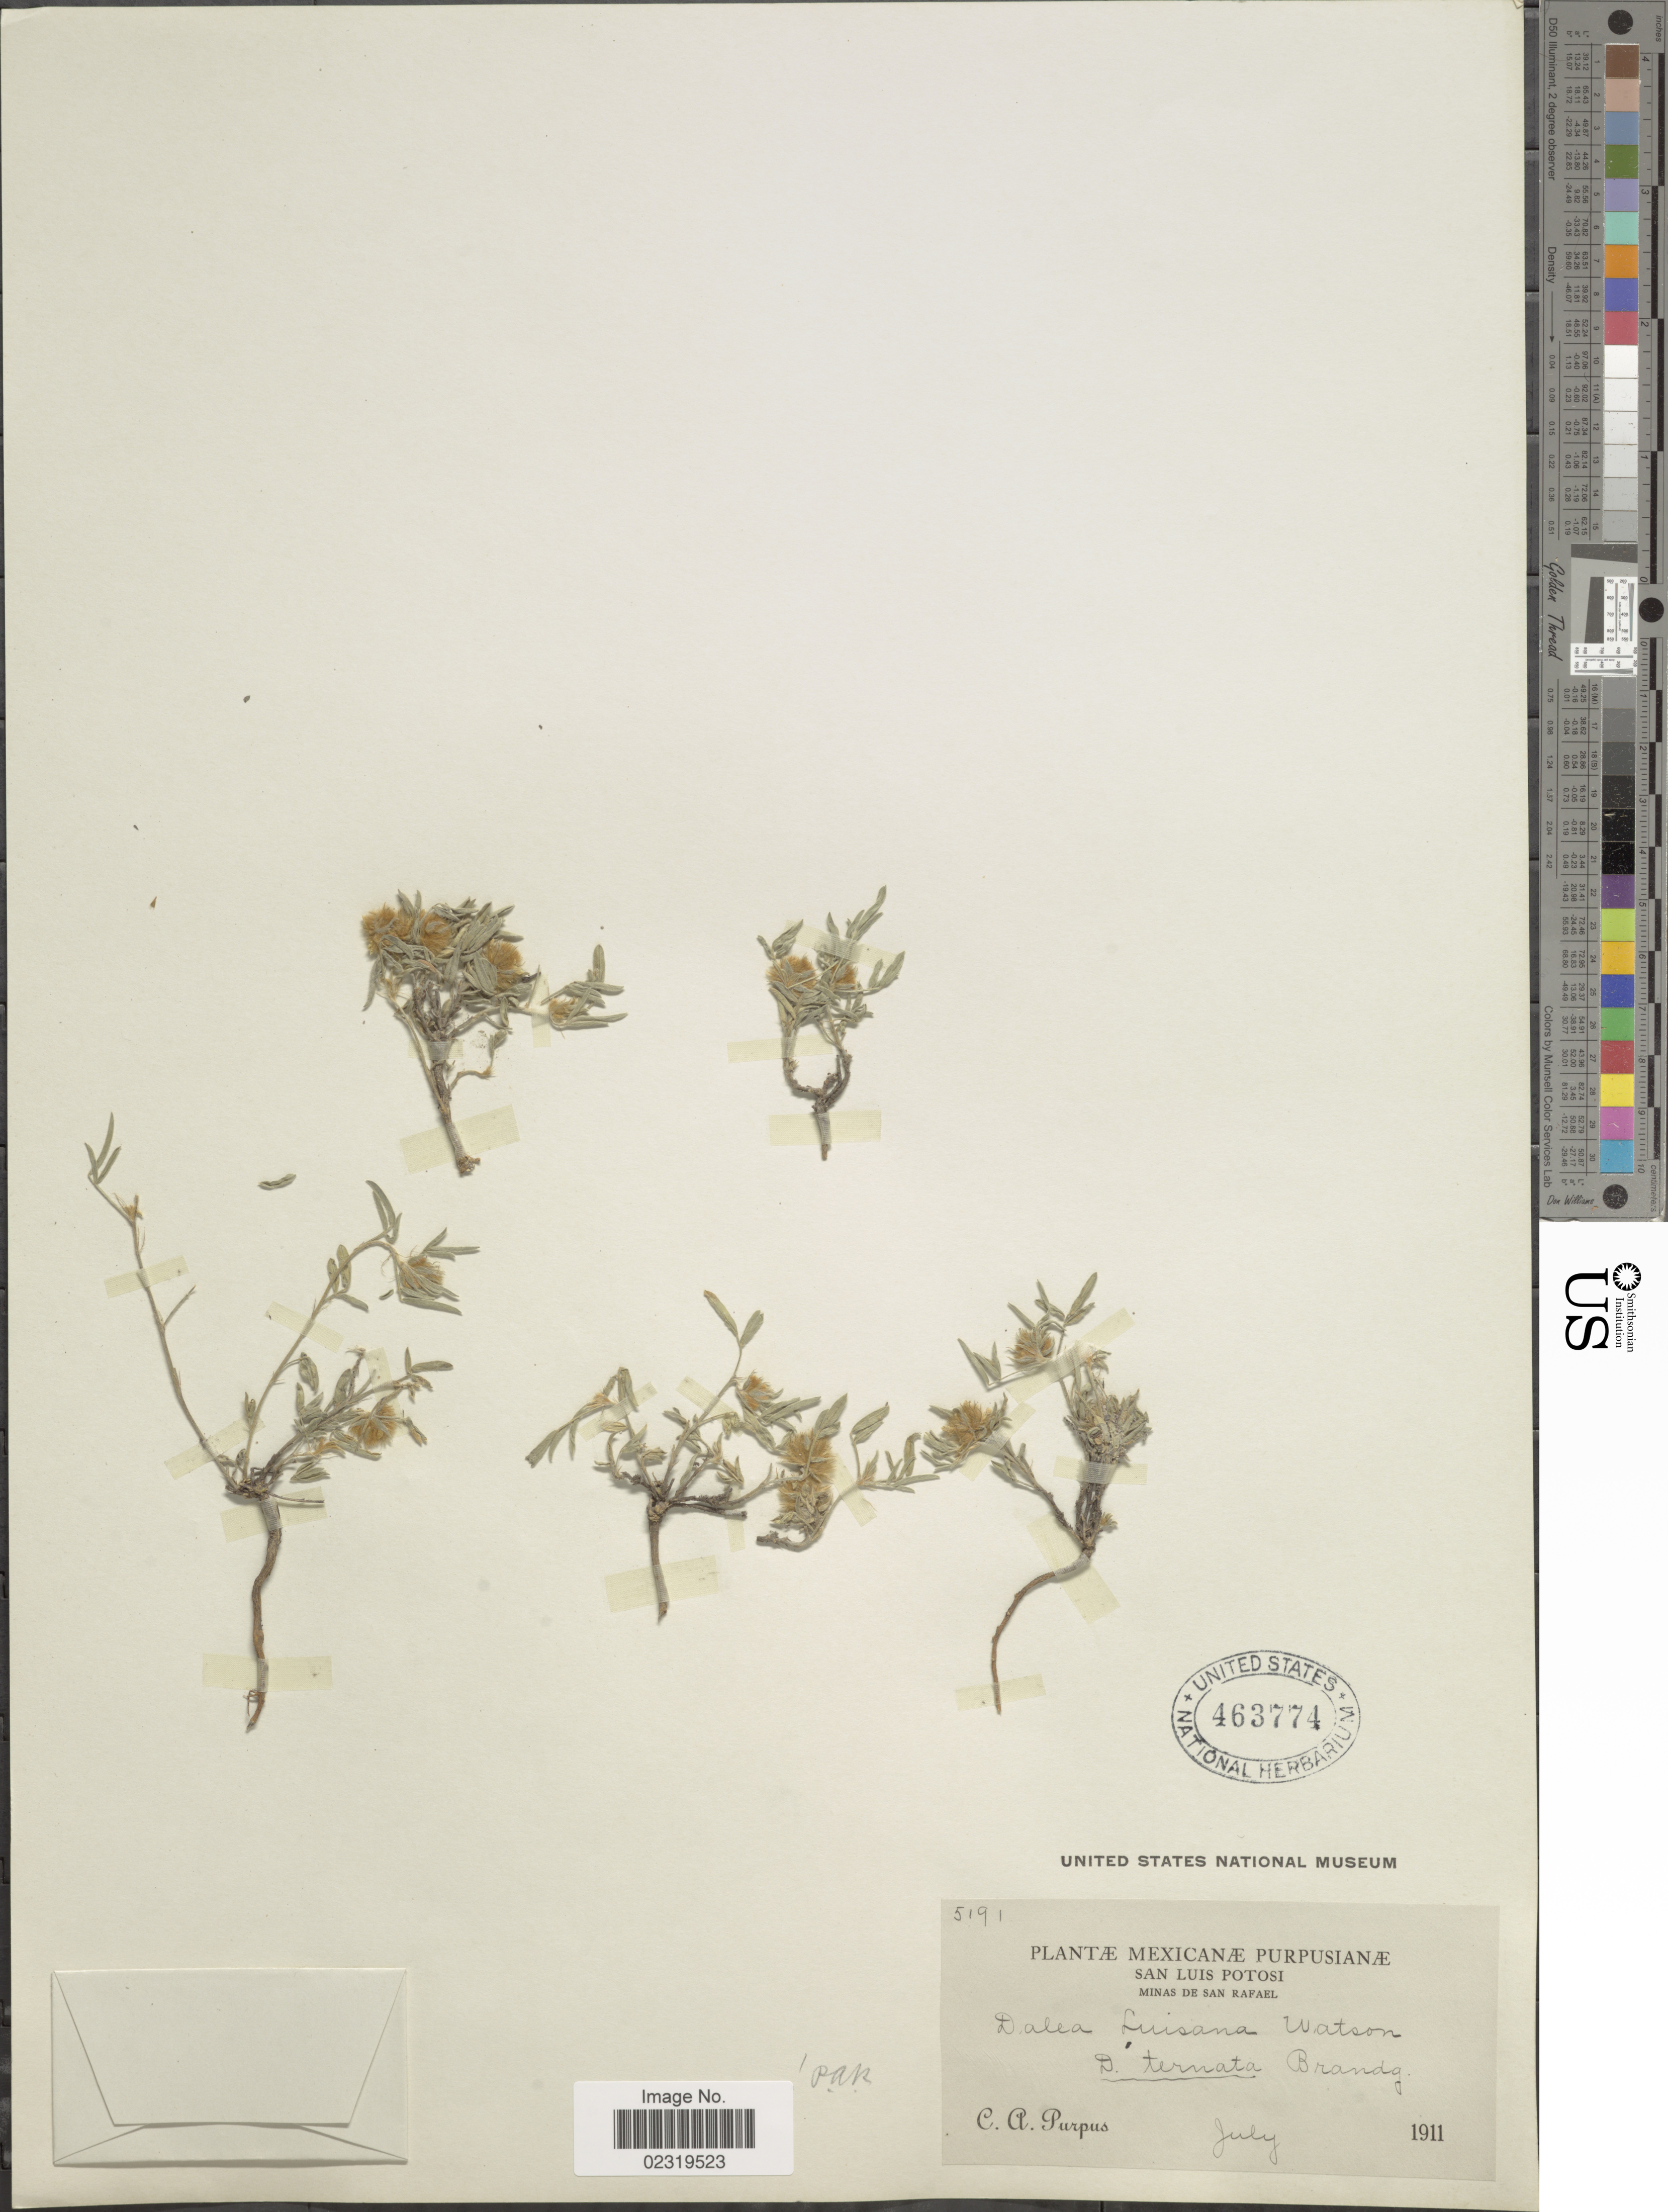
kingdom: Plantae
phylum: Tracheophyta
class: Magnoliopsida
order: Fabales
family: Fabaceae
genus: Dalea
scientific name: Dalea luisana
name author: S. Watson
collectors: C. A. Purpus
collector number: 5191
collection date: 1911-07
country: Mexico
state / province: San Luis Potosí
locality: Minas de San Rafael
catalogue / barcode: US 463774